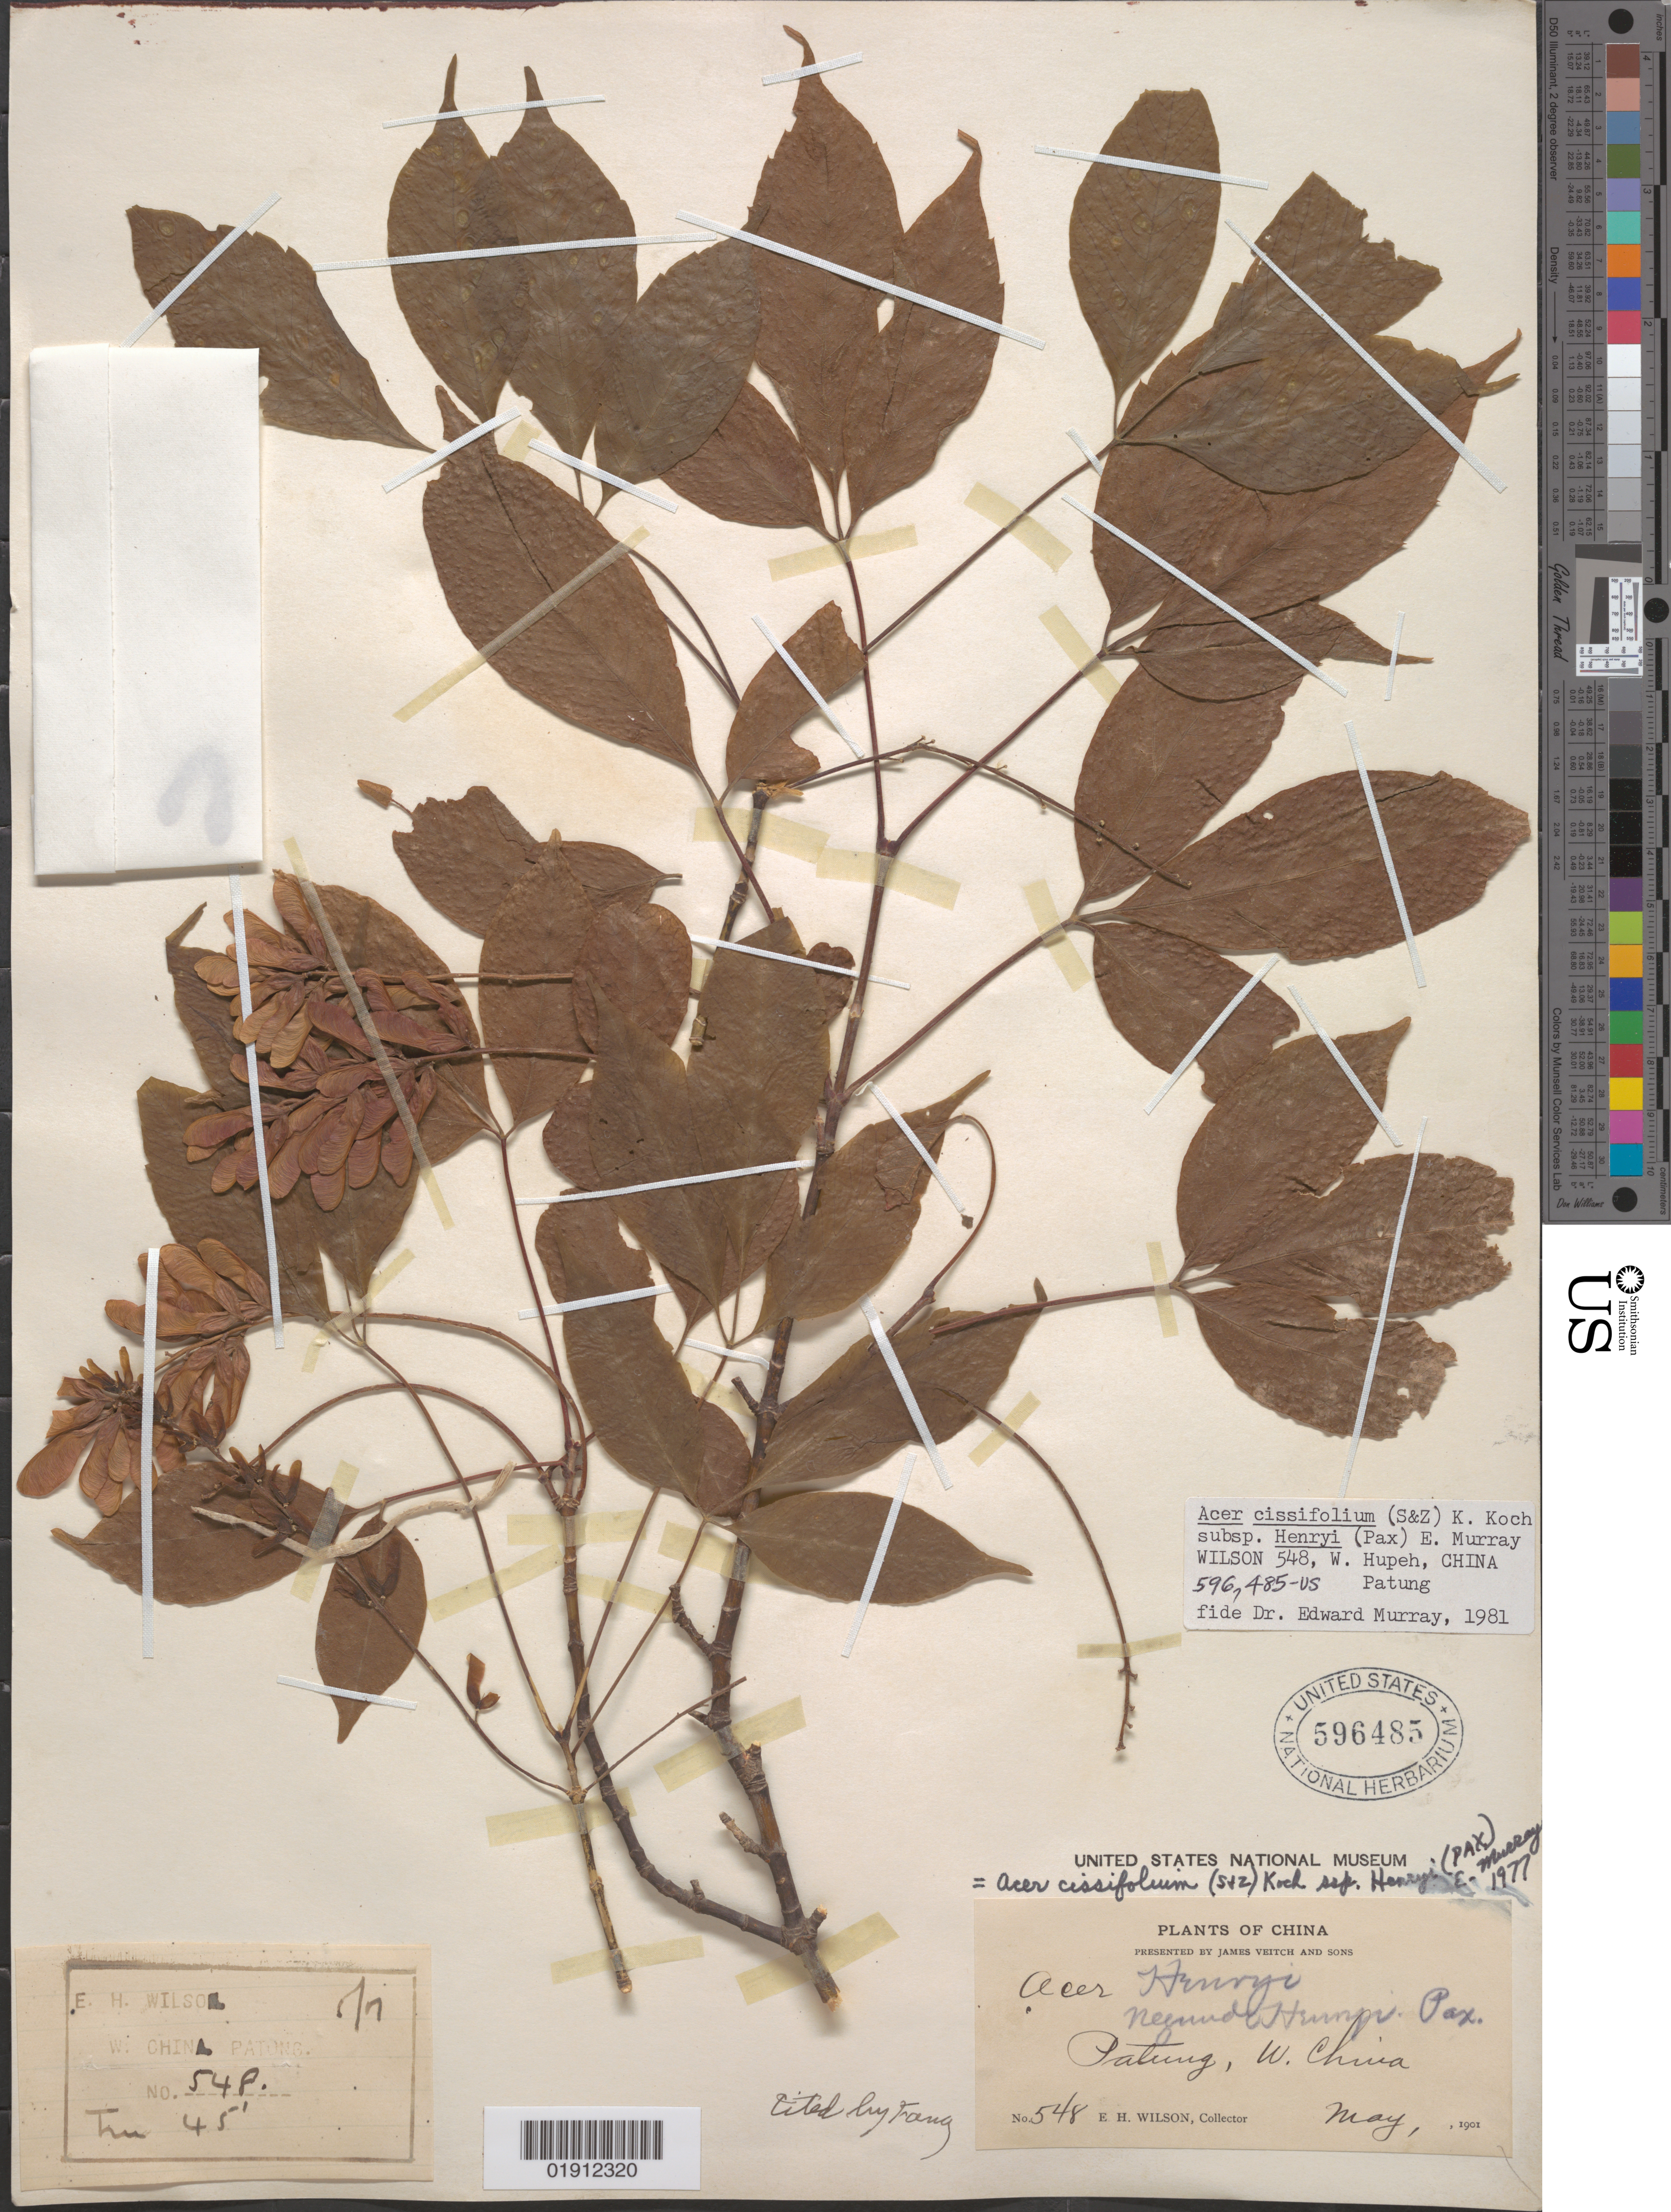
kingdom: Plantae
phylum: Tracheophyta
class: Magnoliopsida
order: Sapindales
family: Sapindaceae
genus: Acer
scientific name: Acer cissifolium subsp. henryi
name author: (Pax) A.E. Murray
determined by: Murray, Edward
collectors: E. H. Wilson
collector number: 548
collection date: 1901-05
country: China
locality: W. China, Patung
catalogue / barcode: US 596485